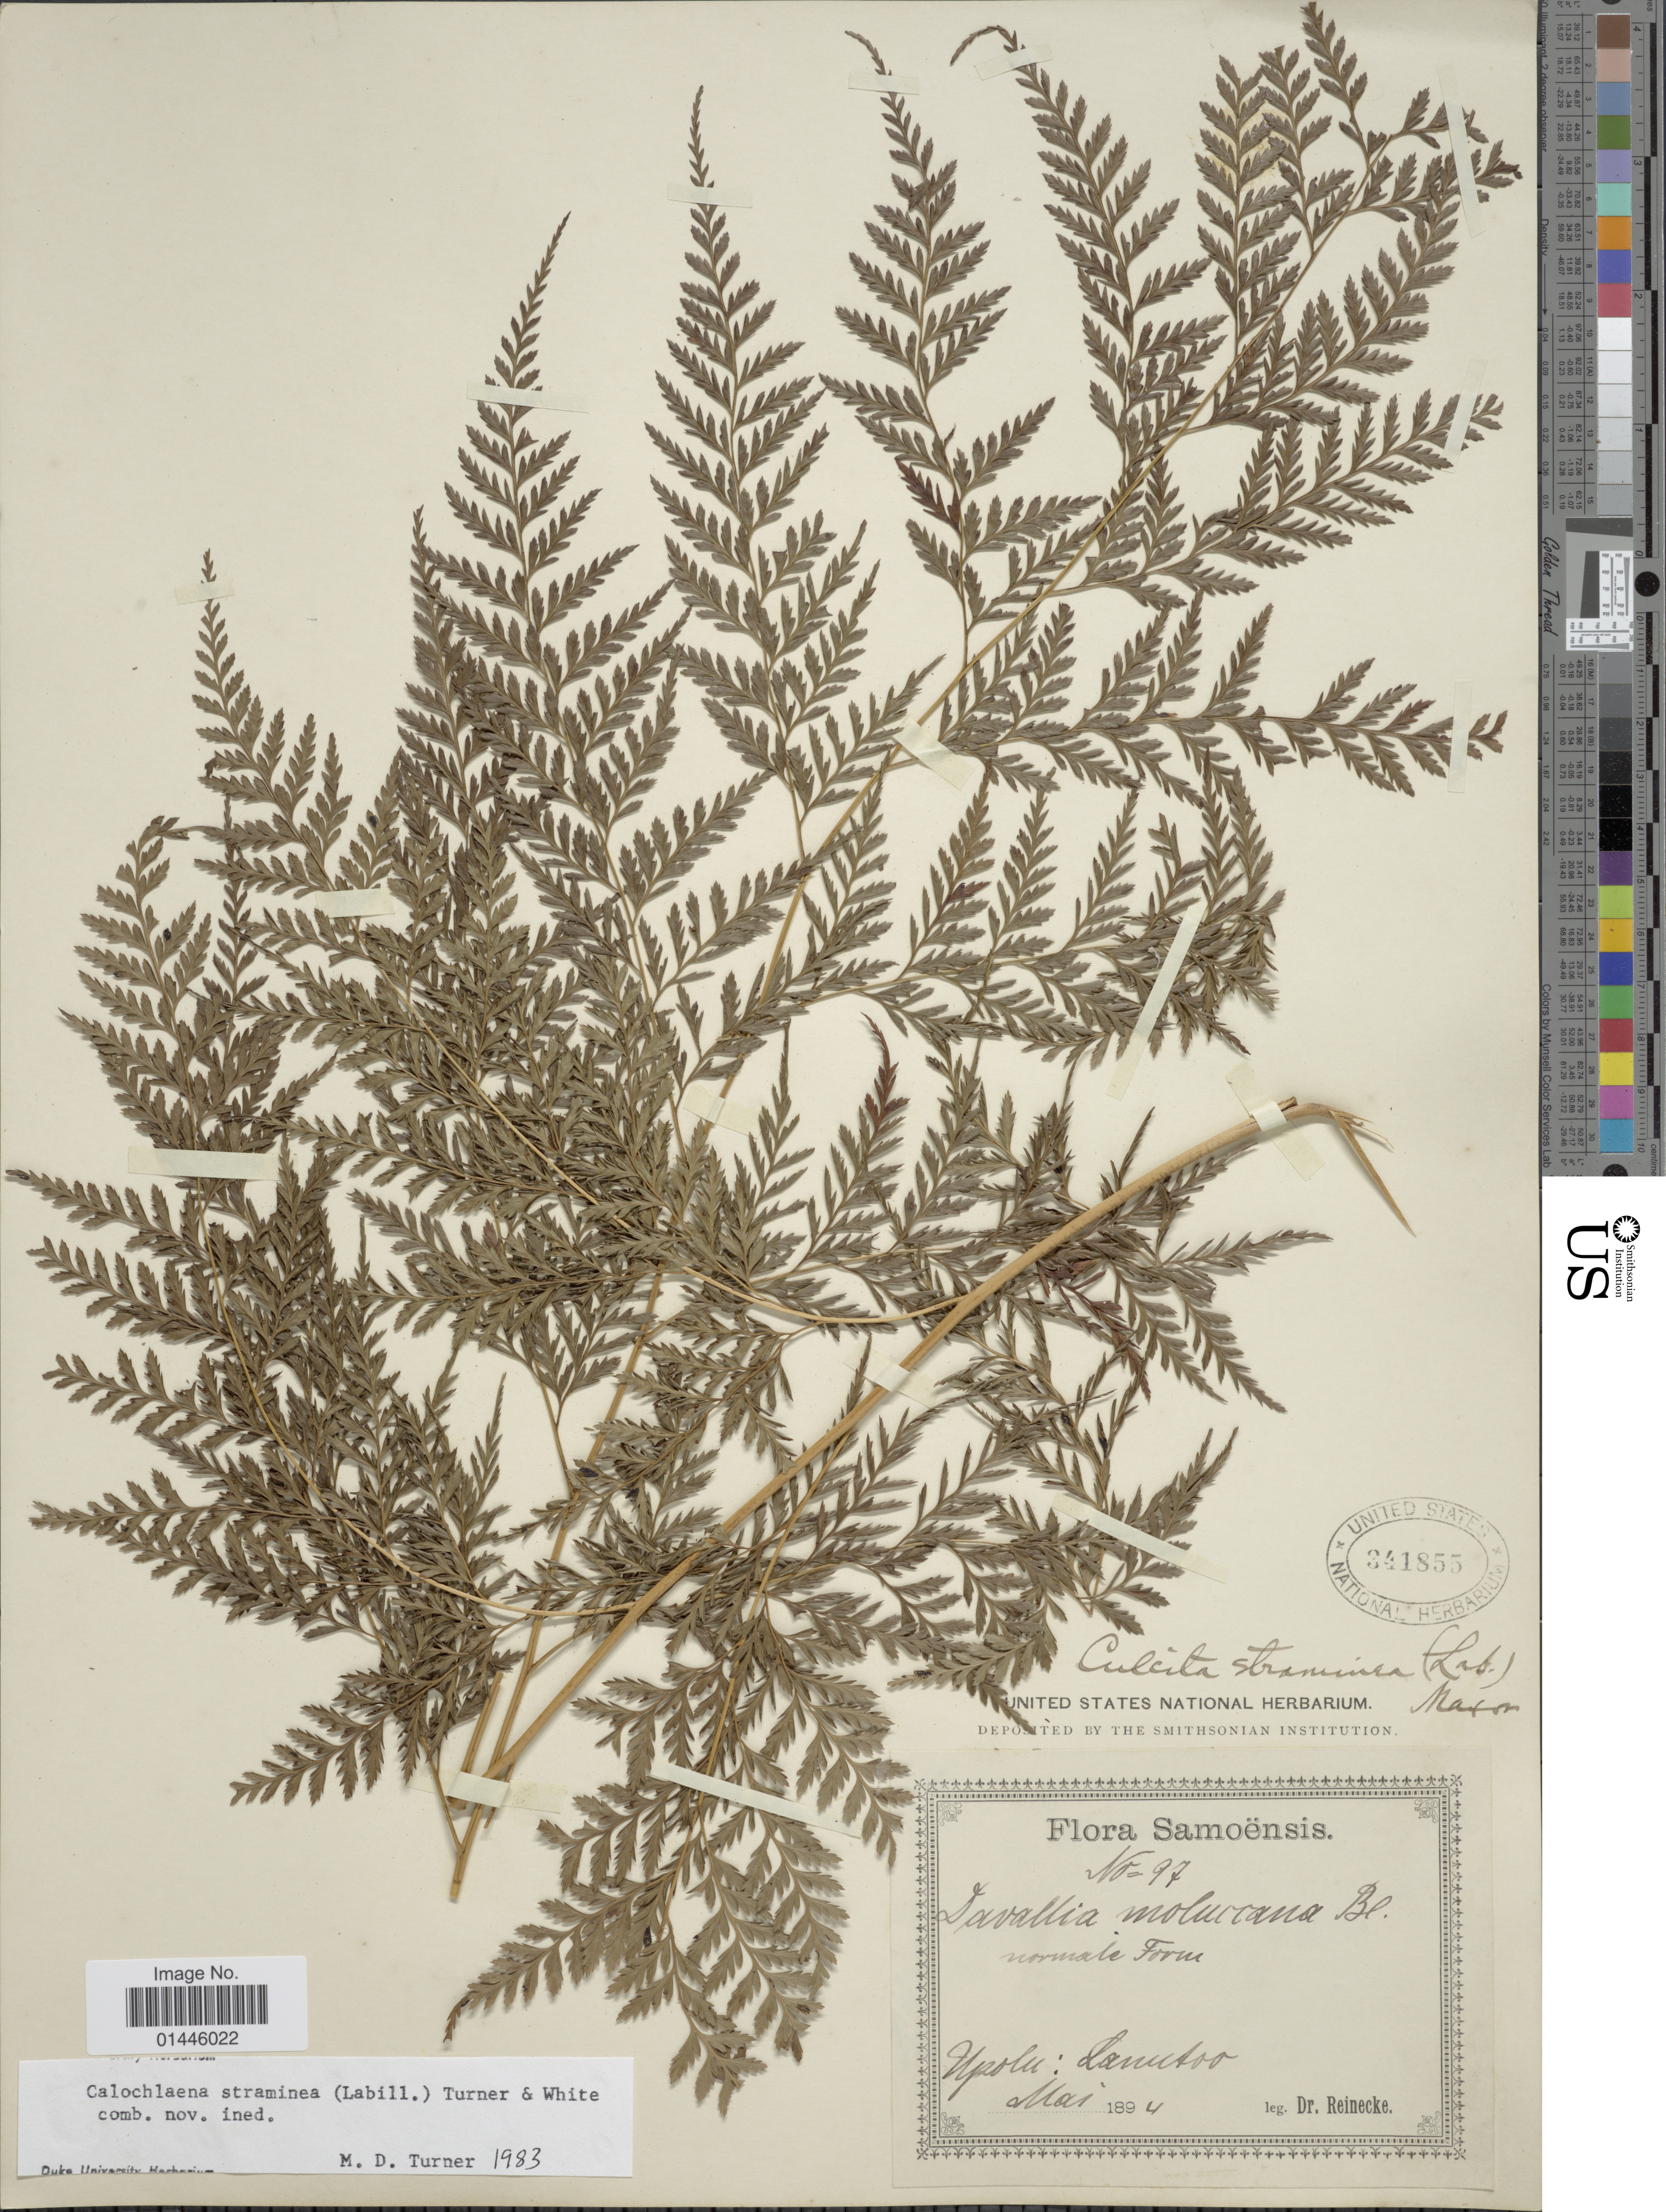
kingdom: Plantae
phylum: Tracheophyta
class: Polypodiopsida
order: Cyatheales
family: Dicksoniaceae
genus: Calochlaena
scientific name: Calochlaena straminea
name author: (Labill.) M.D. Turner & R.A. White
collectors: -- Reinecke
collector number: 97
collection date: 1894-05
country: Samoa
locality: Upolu: Lanutoo [interpreted].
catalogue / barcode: US 341855